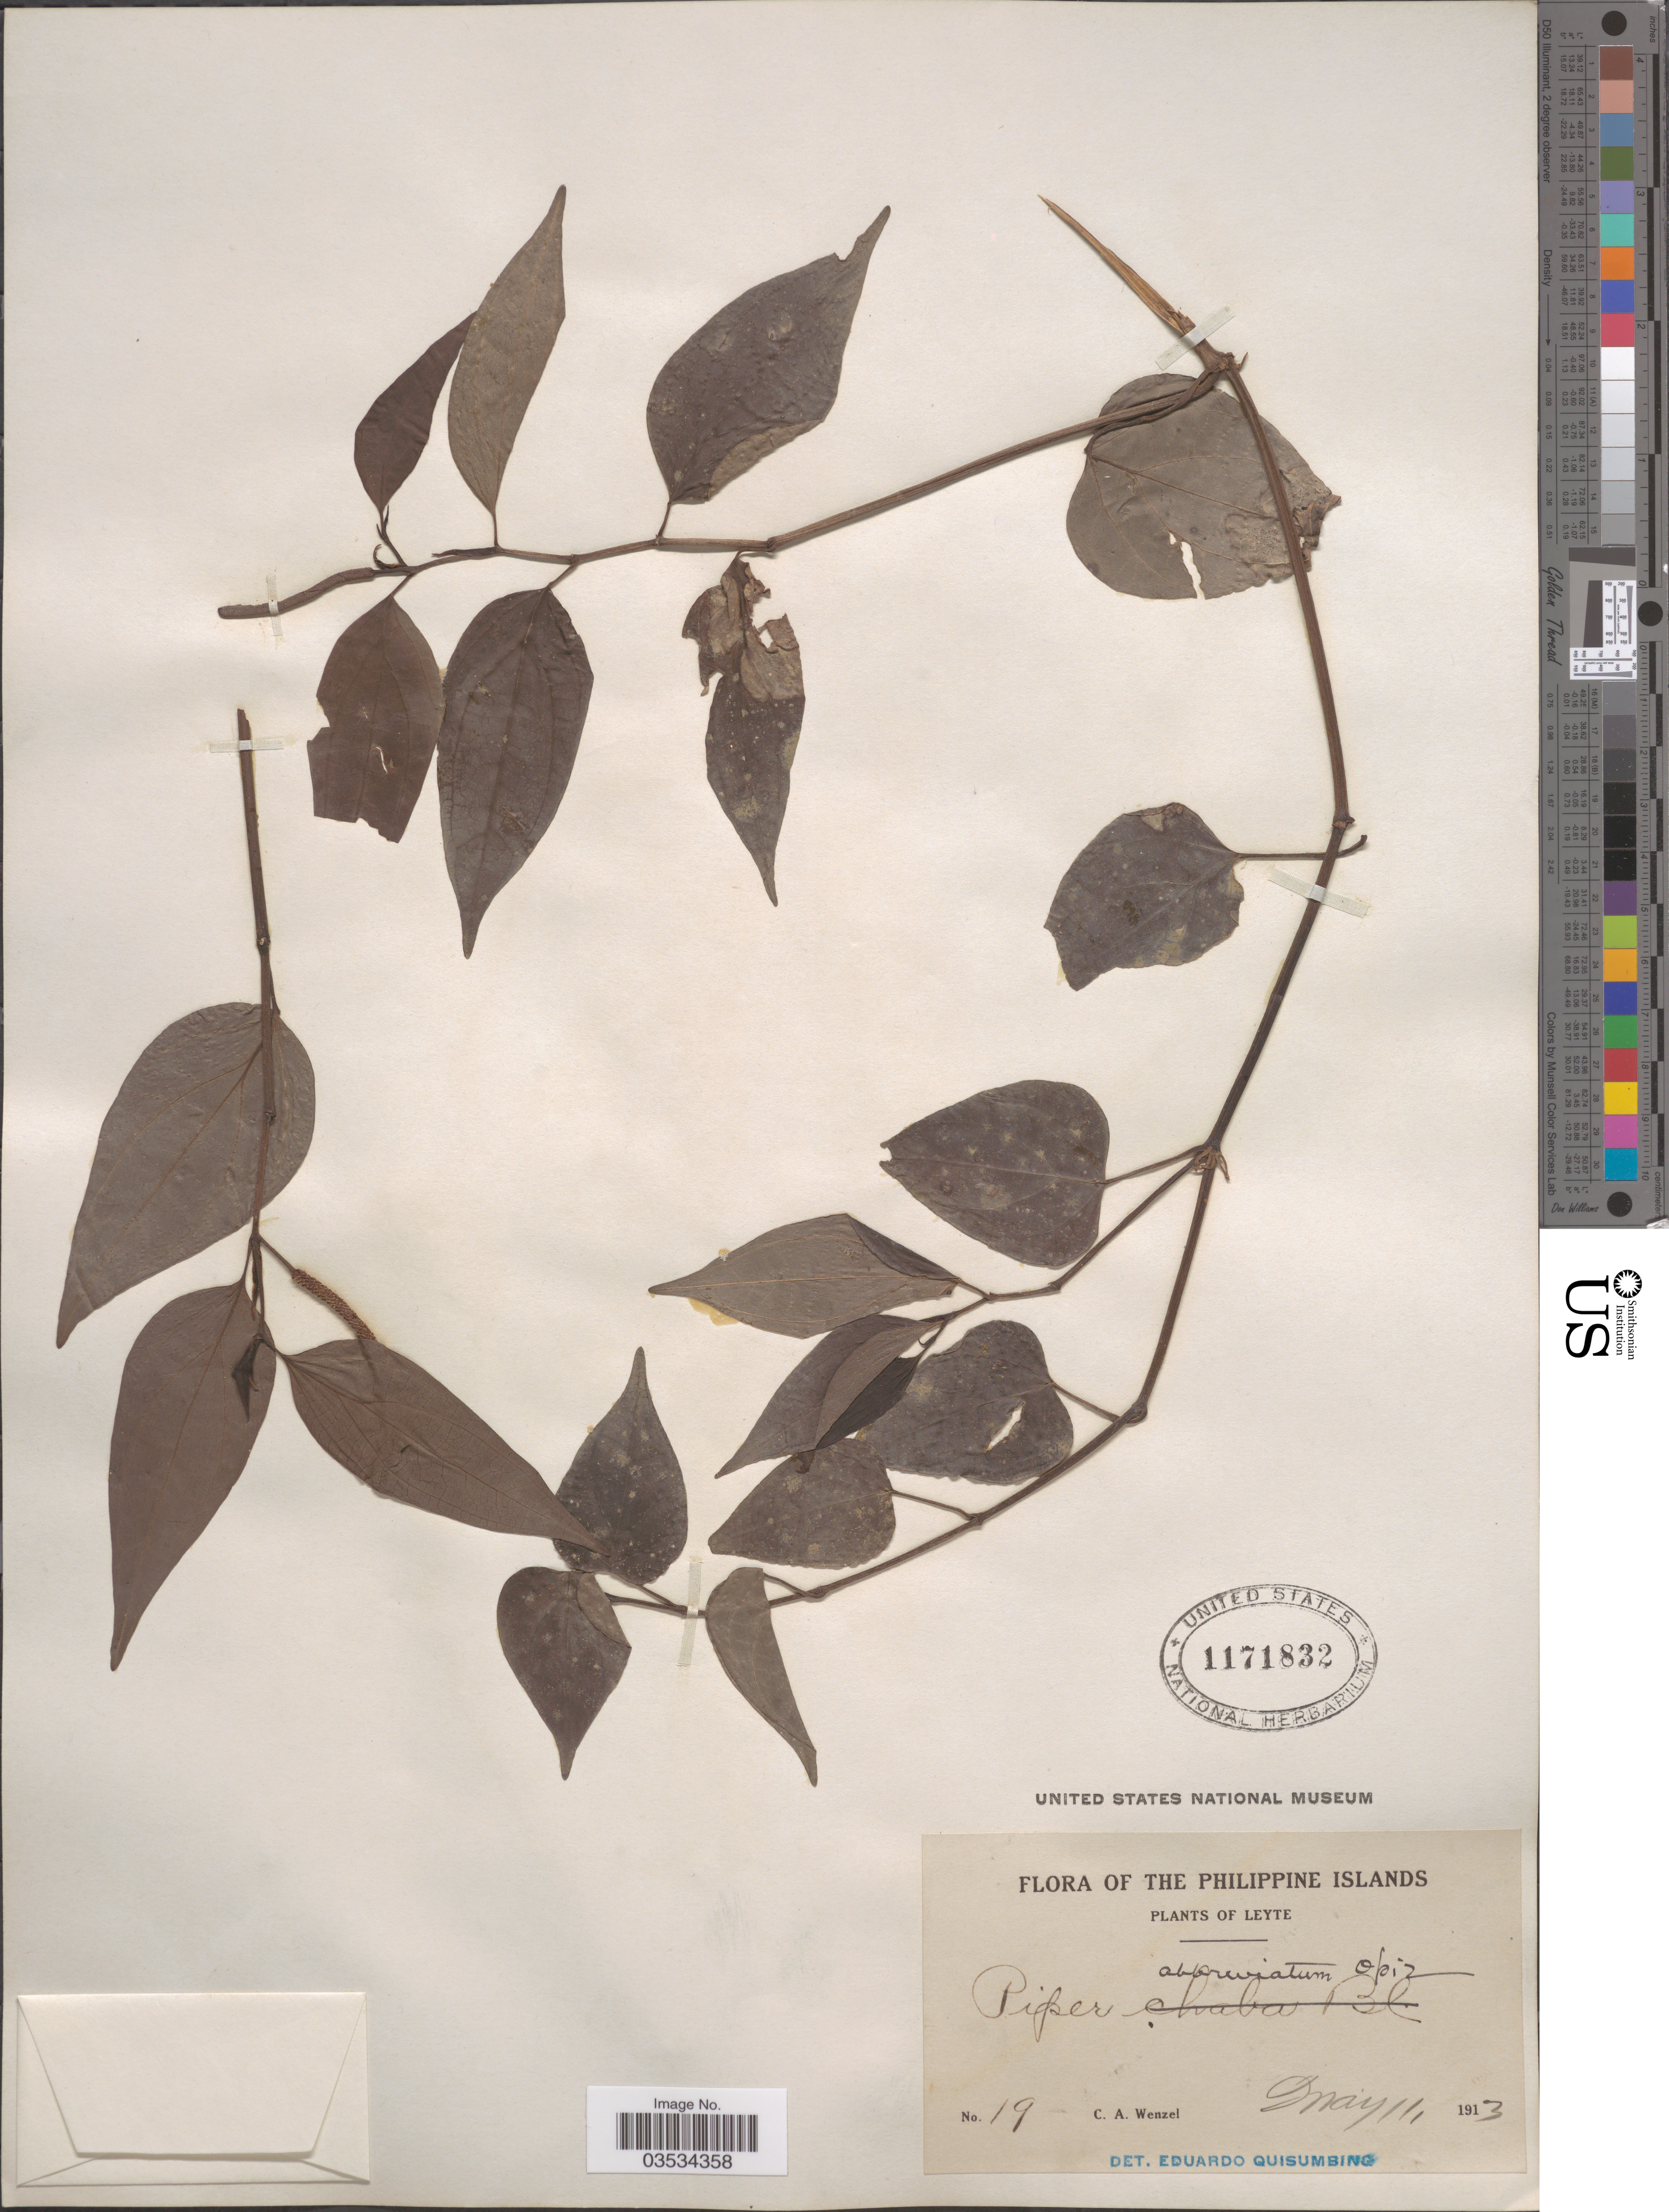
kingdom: Plantae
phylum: Tracheophyta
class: Magnoliopsida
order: Piperales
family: Piperaceae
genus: Piper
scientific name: Piper abbreviatum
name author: Opiz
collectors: C. Wenzel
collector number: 19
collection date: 1913-05-11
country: Philippines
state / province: Eastern Visayas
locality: The Philippine Islands. Leyte.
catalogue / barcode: US 1171832